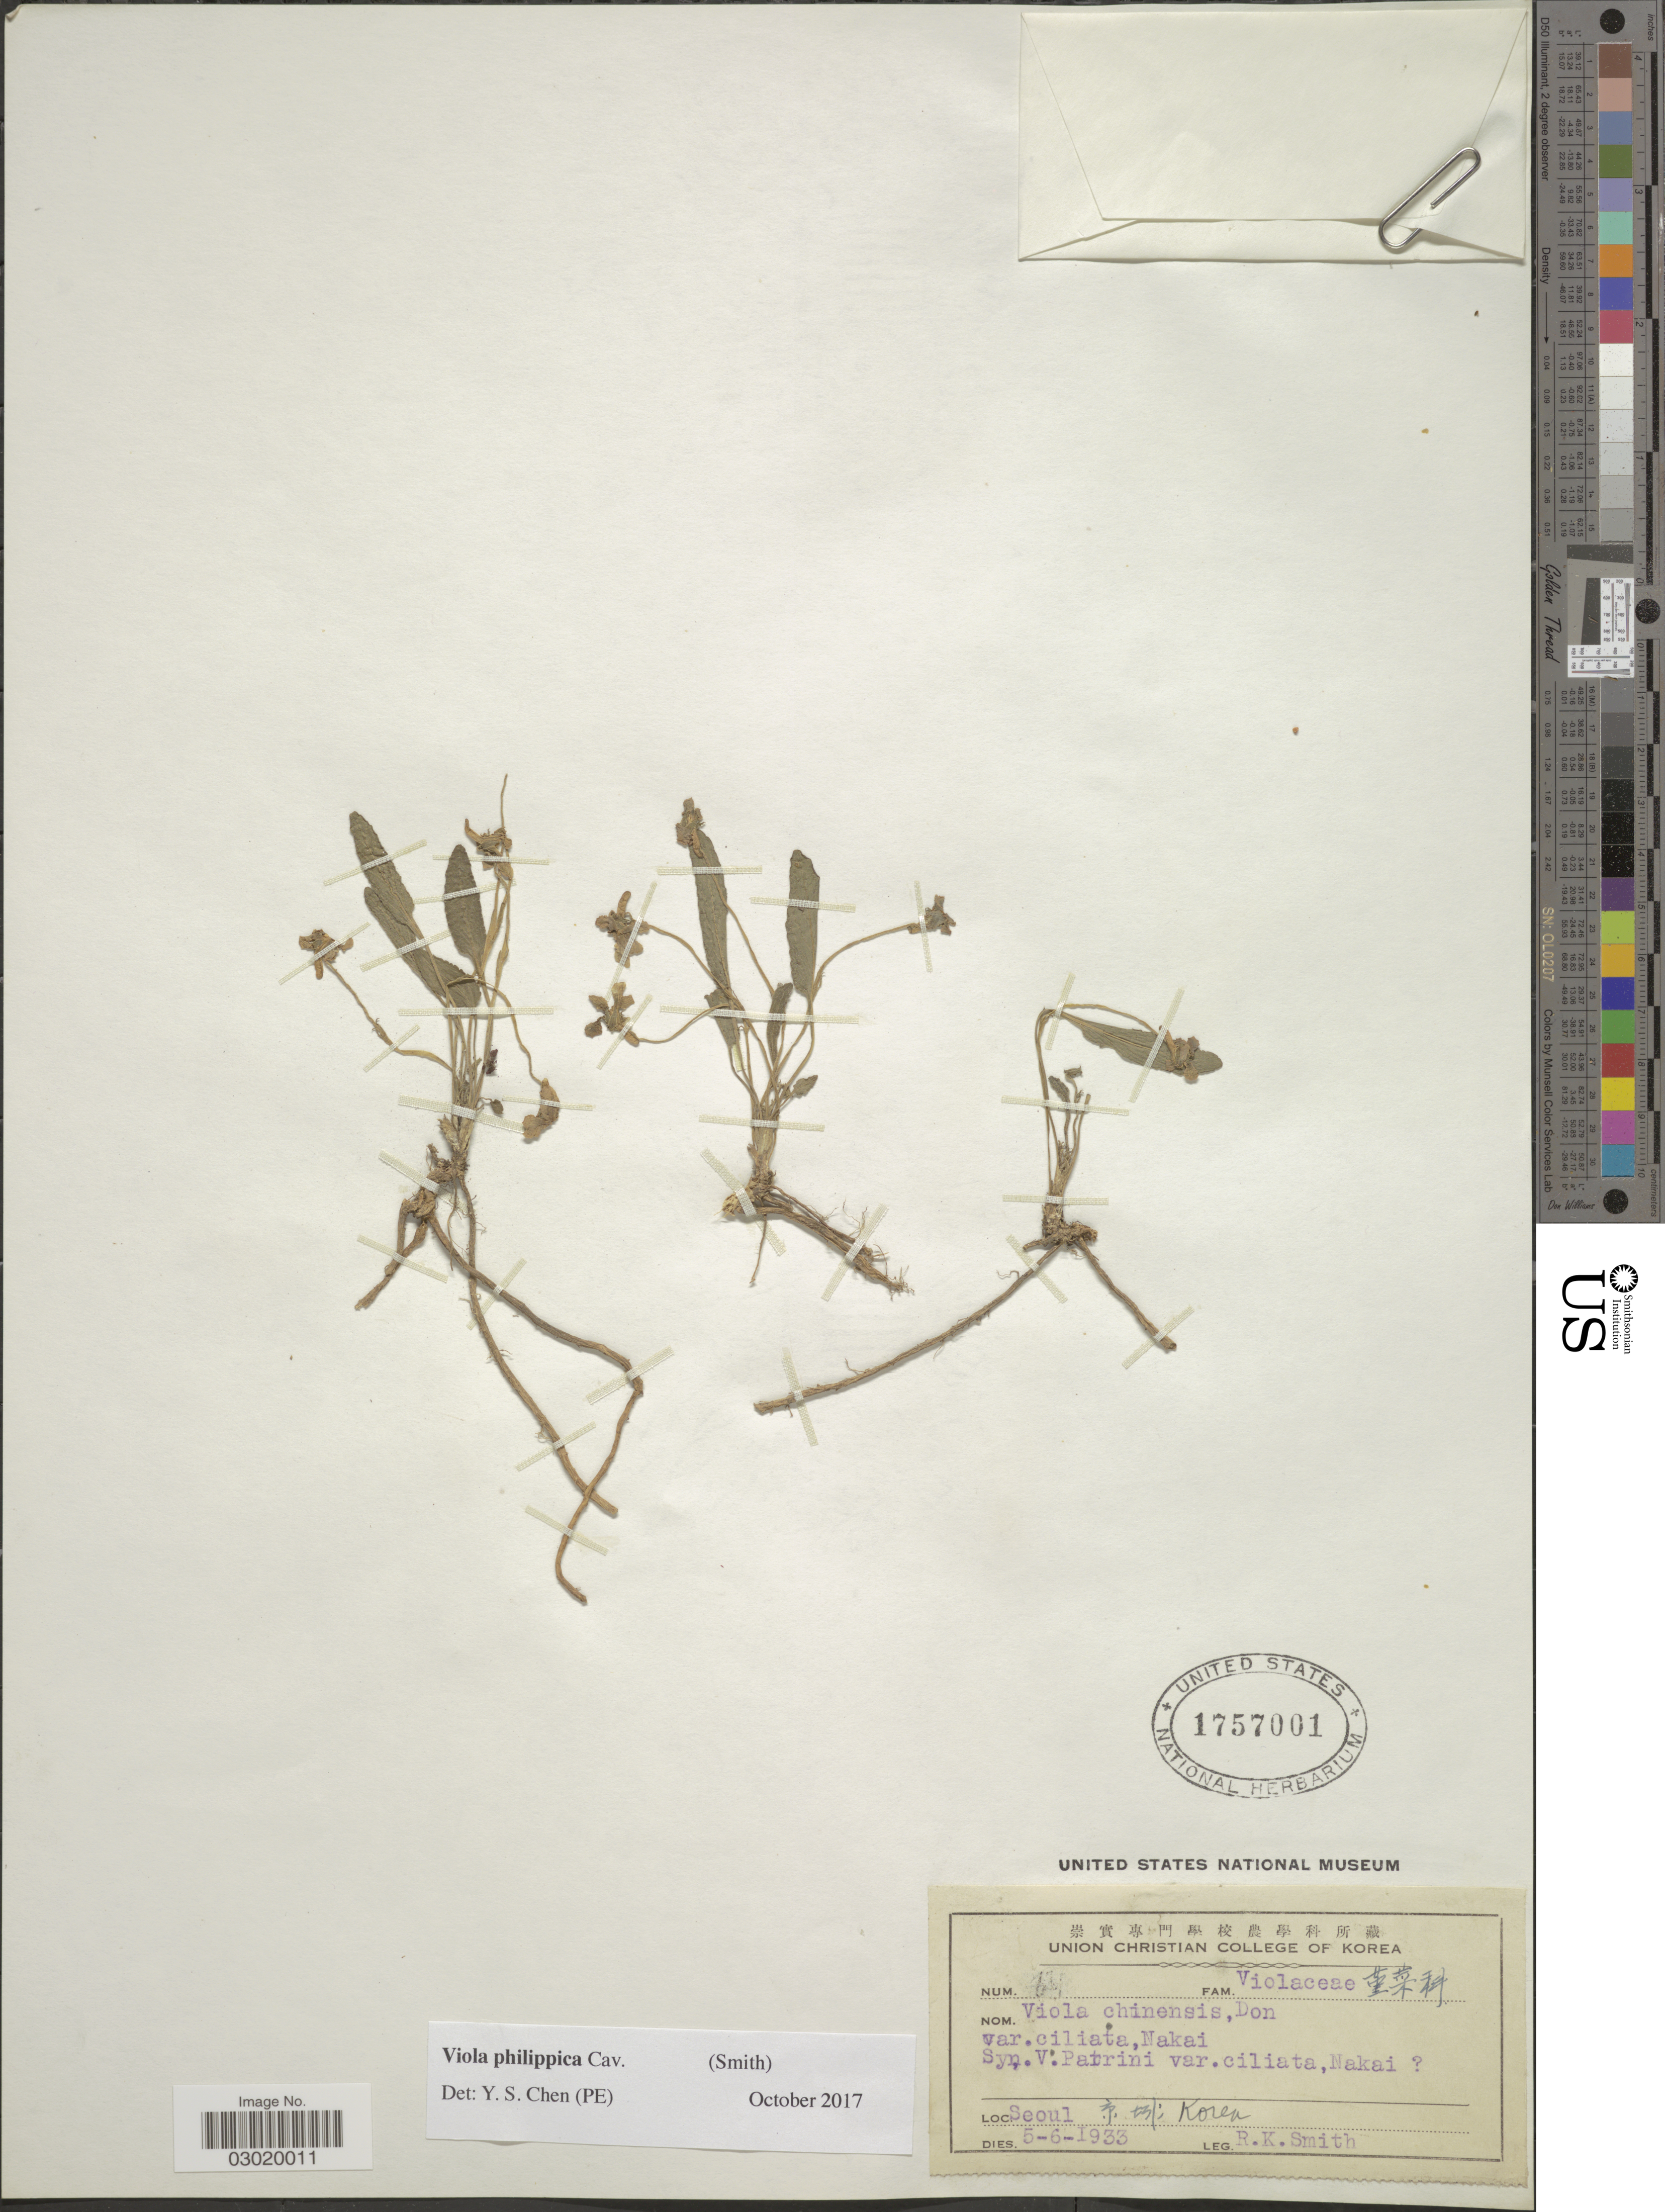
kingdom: Plantae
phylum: Tracheophyta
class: Magnoliopsida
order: Malpighiales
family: Violaceae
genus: Viola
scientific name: Viola philippica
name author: Cav.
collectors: R. Smith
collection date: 1933-06-05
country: South Korea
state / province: Seoul Special City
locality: Seoul X.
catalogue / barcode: US 1757001